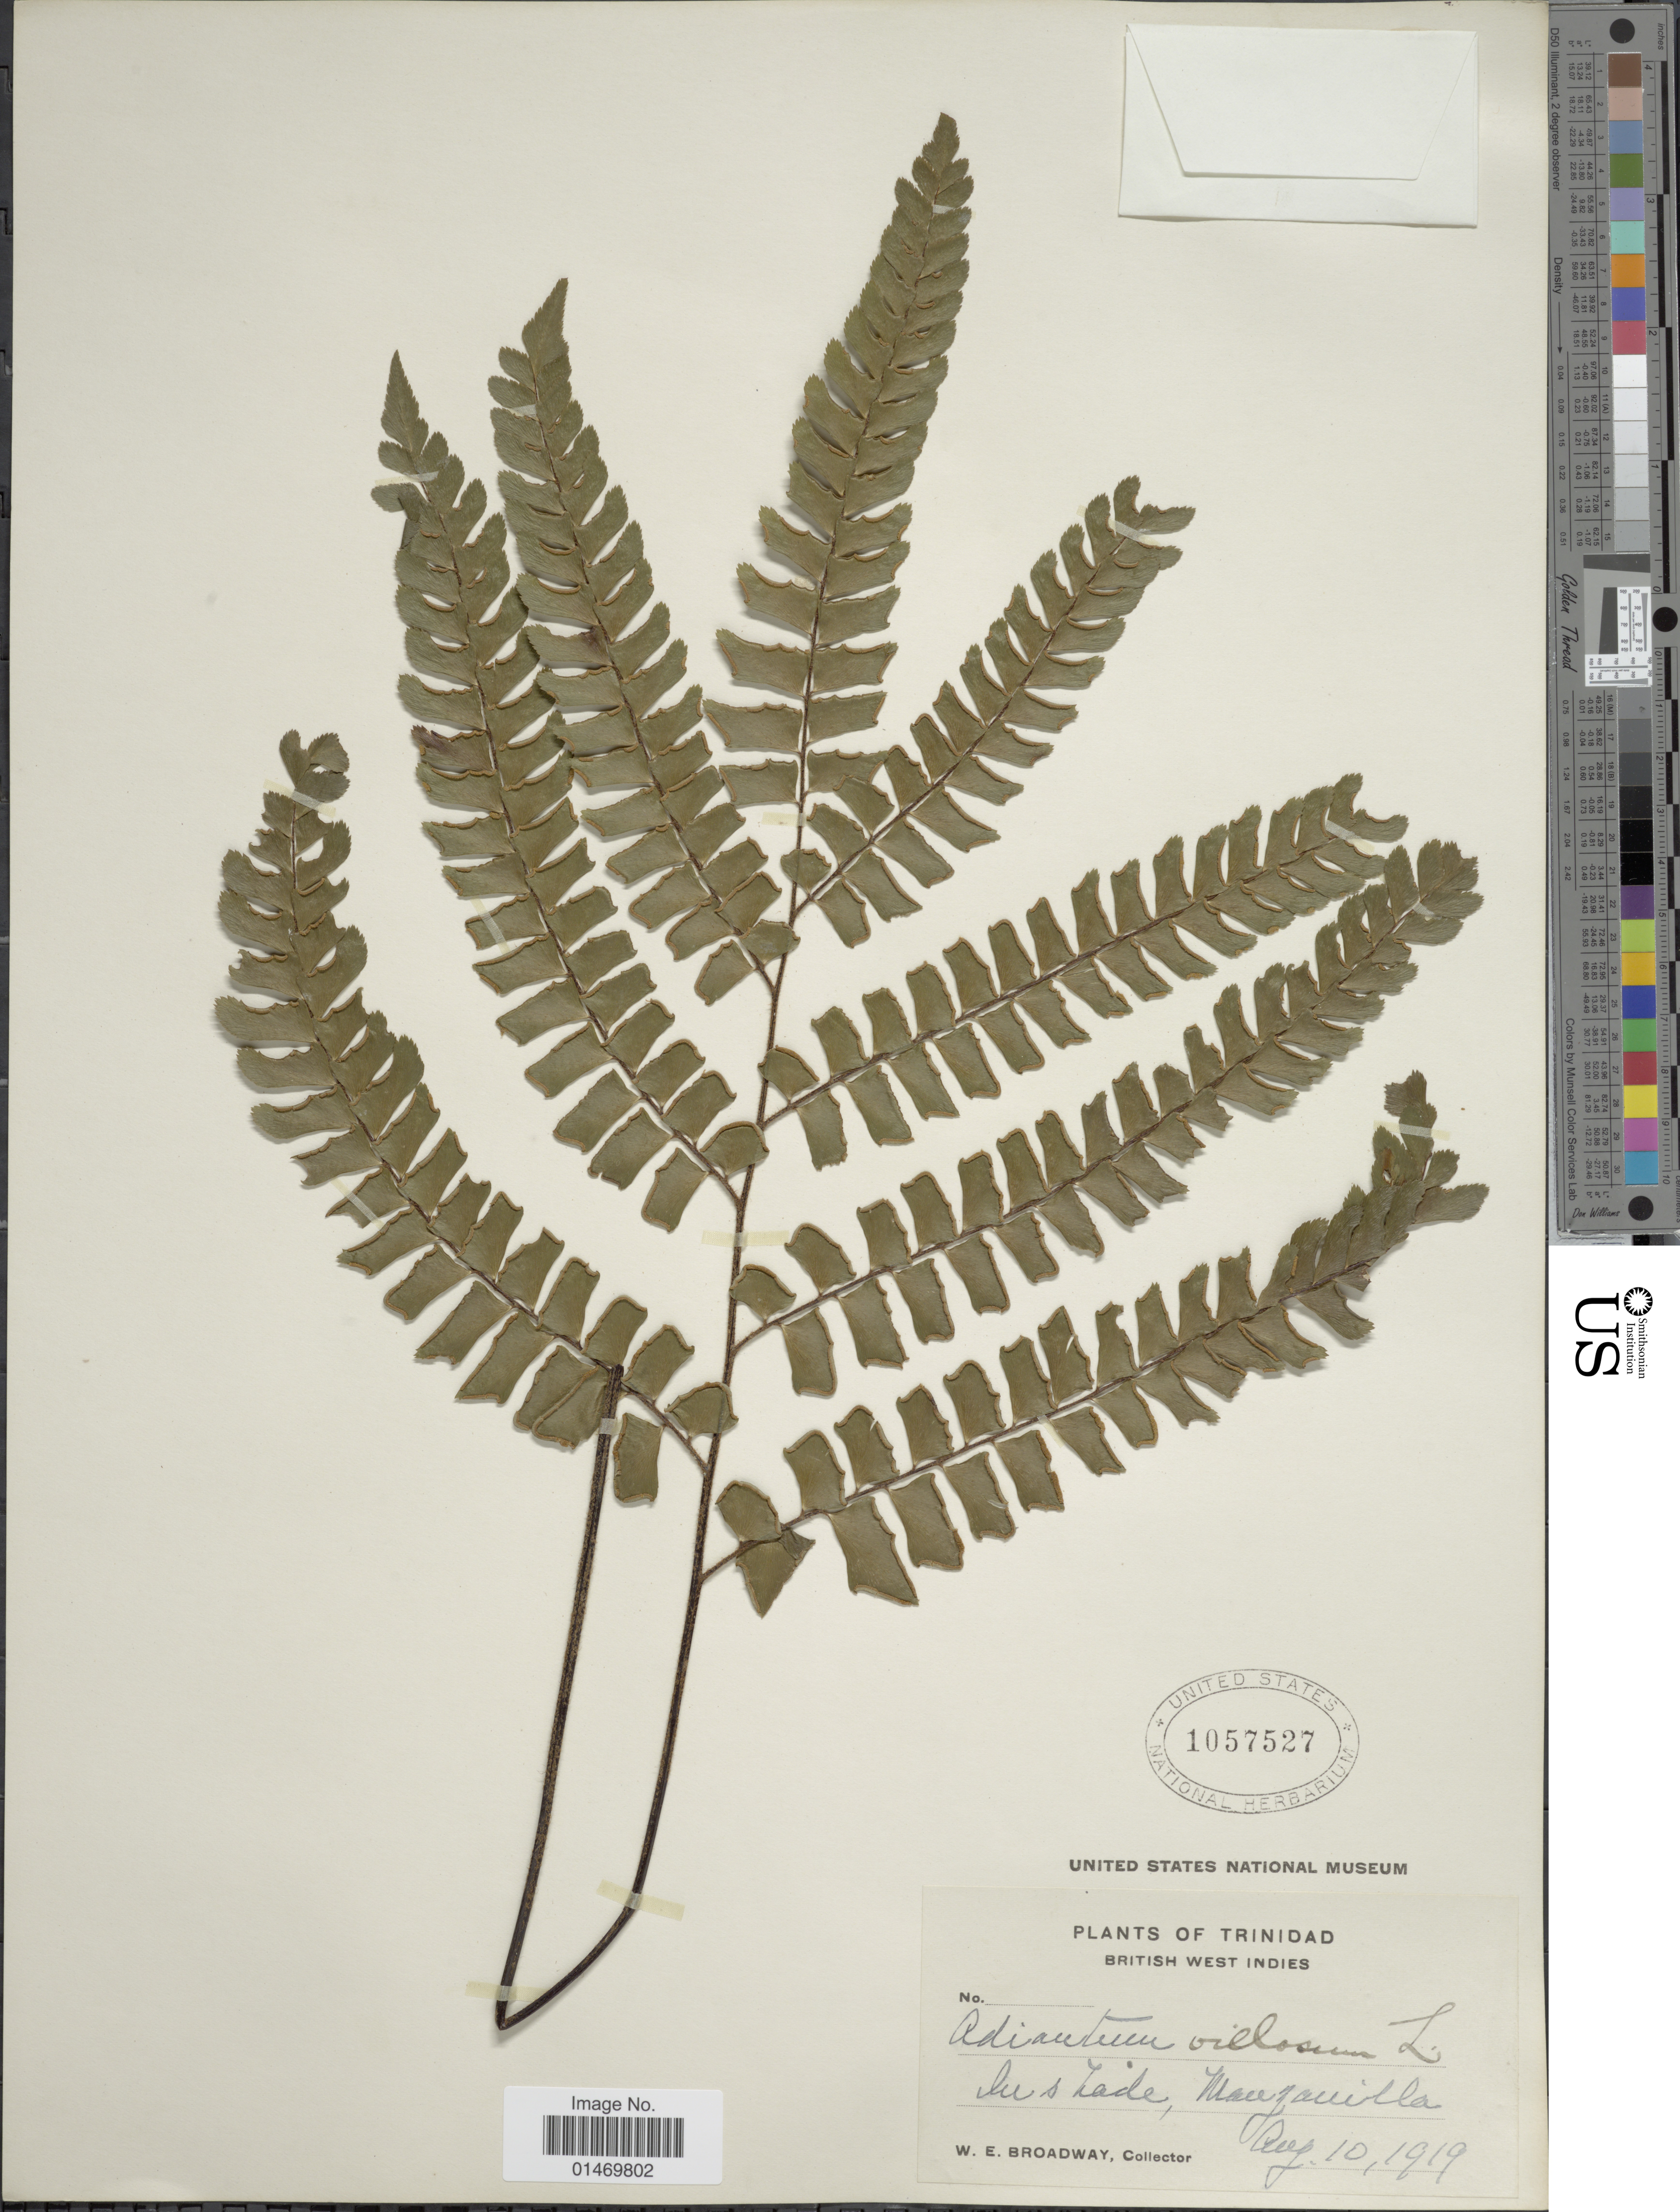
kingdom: Plantae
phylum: Tracheophyta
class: Polypodiopsida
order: Polypodiales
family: Pteridaceae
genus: Adiantum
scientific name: Adiantum villosum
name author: L.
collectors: W. E. Broadway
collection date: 1919-08-10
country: Trinidad and Tobago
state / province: Trinidad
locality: Manzanilla, in shade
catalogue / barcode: US 1057527